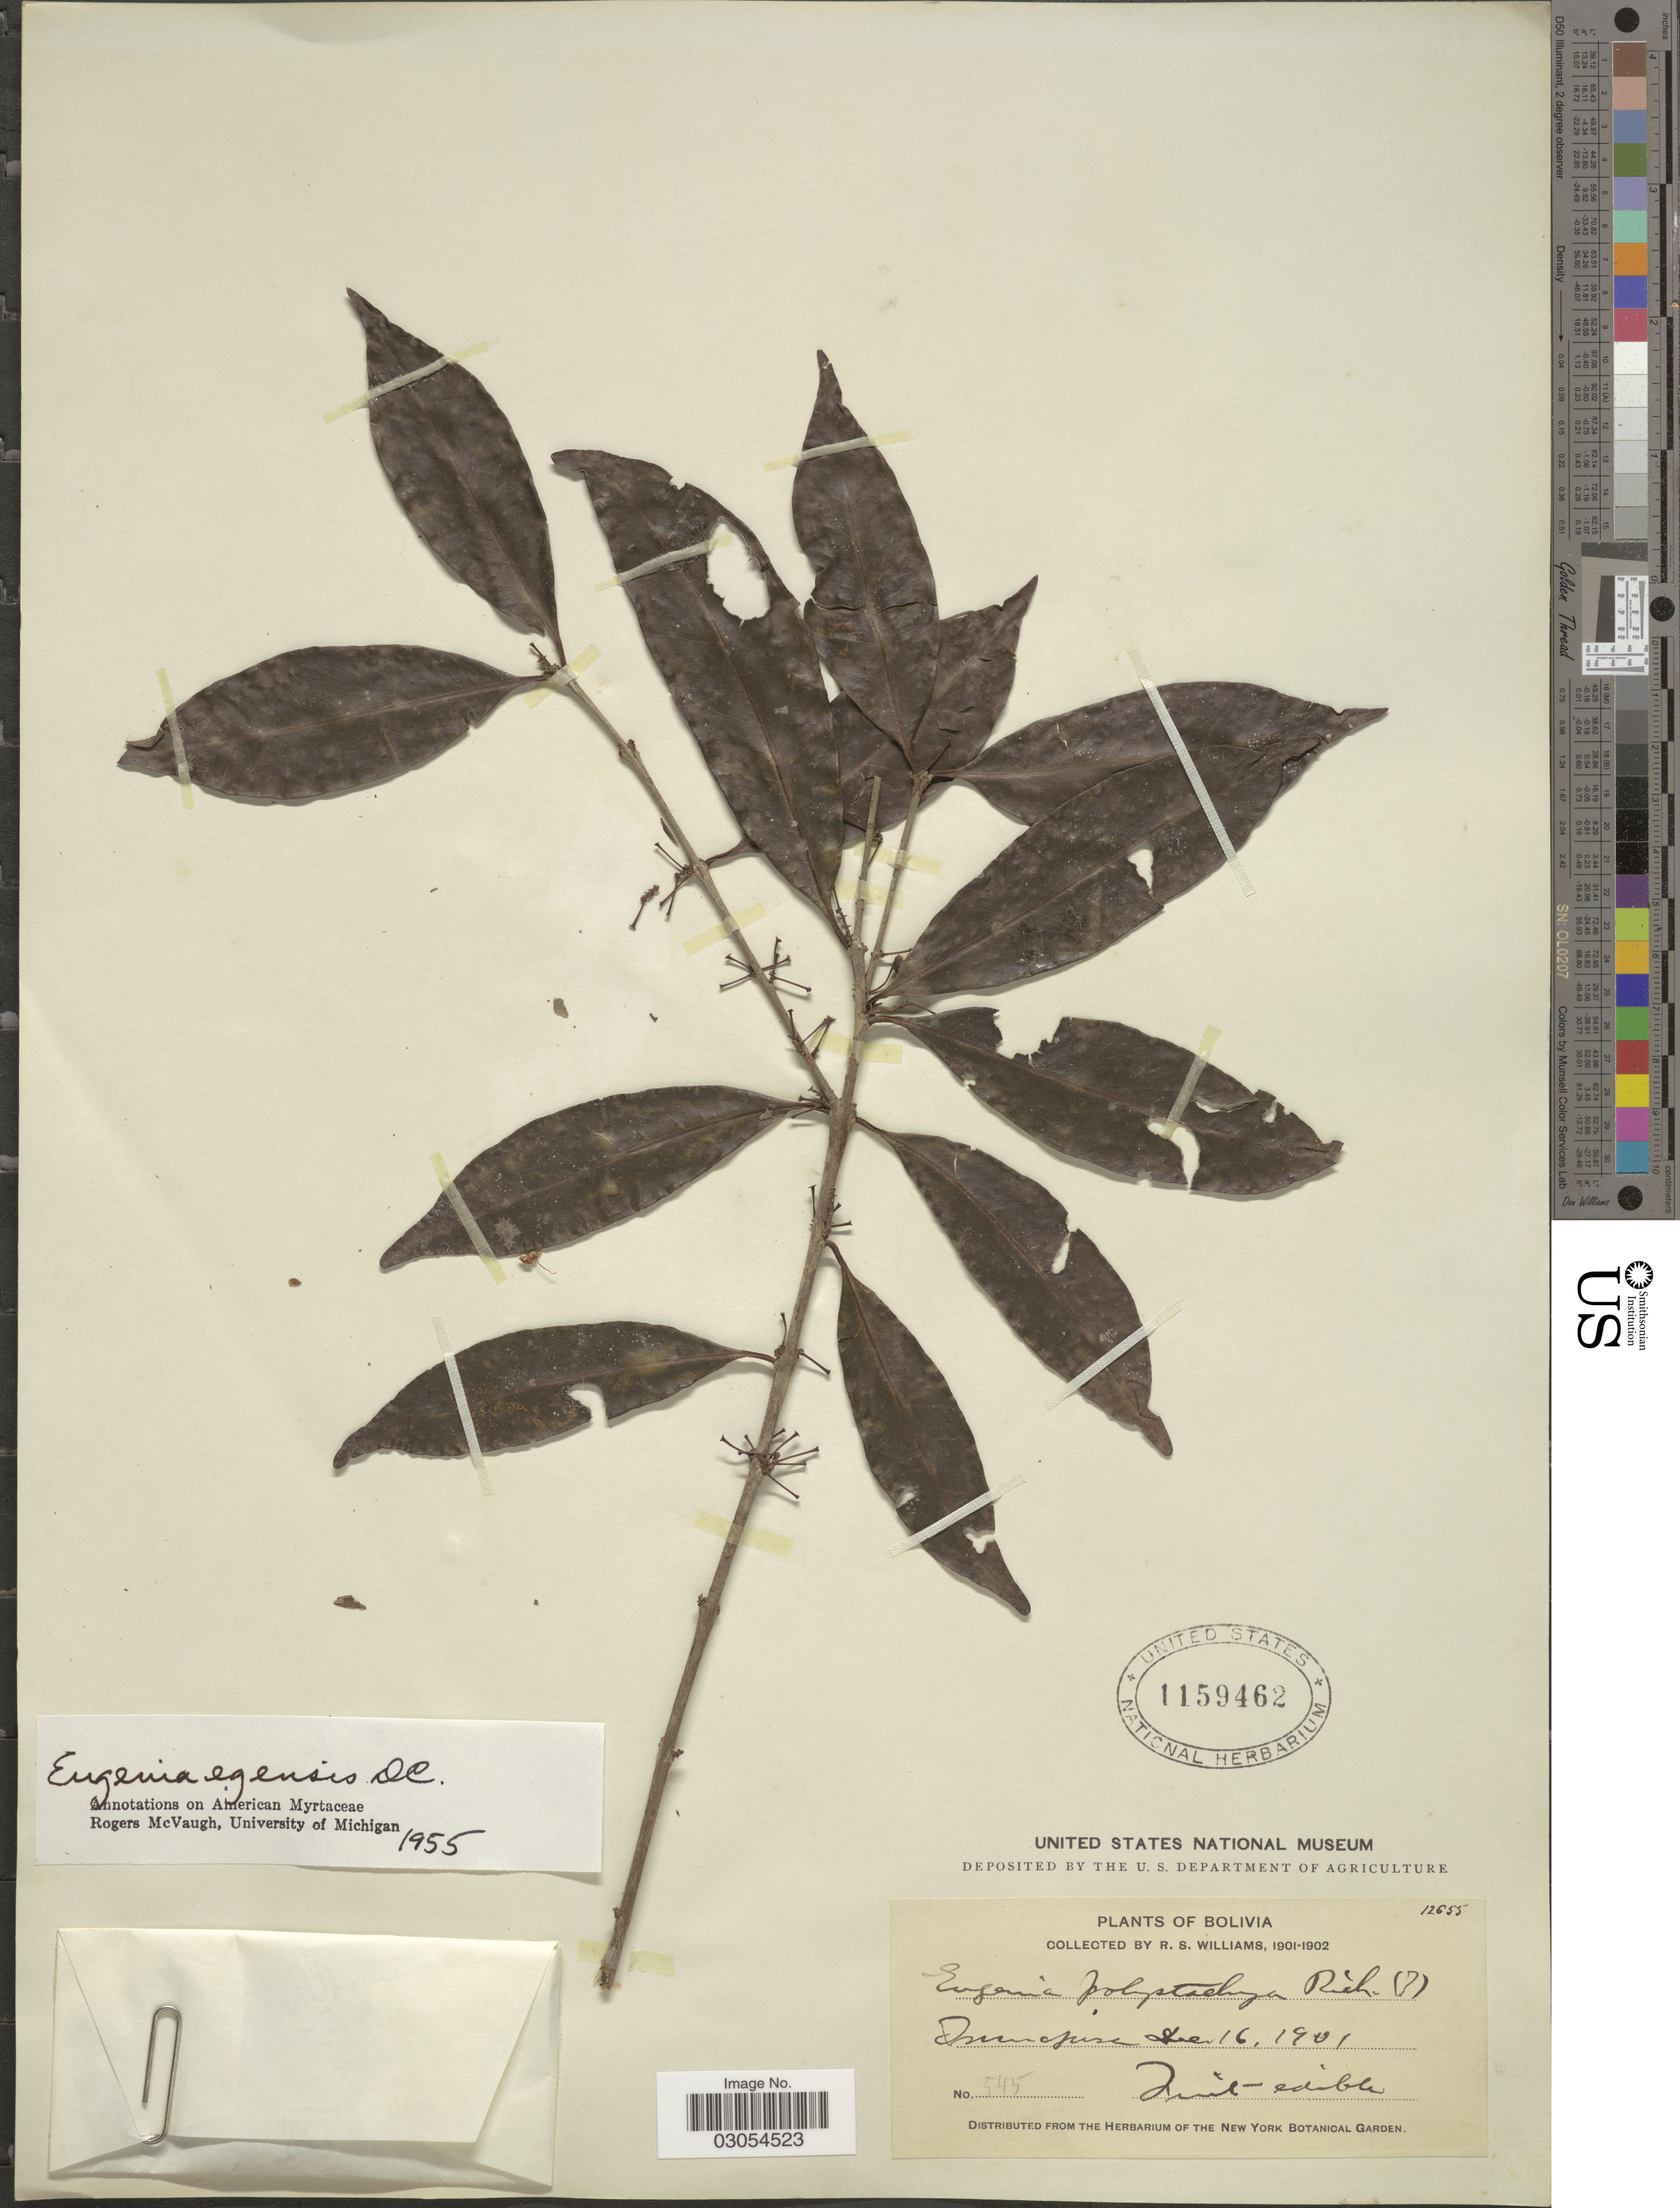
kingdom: Plantae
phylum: Tracheophyta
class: Magnoliopsida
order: Myrtales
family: Myrtaceae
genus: Eugenia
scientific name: Eugenia egensis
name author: DC.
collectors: R. S. Williams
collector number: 545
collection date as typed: Dec. 16, 1901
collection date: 1901-12-16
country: Bolivia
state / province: La Paz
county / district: Iturralde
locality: Tumupasa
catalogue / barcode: US 1159462